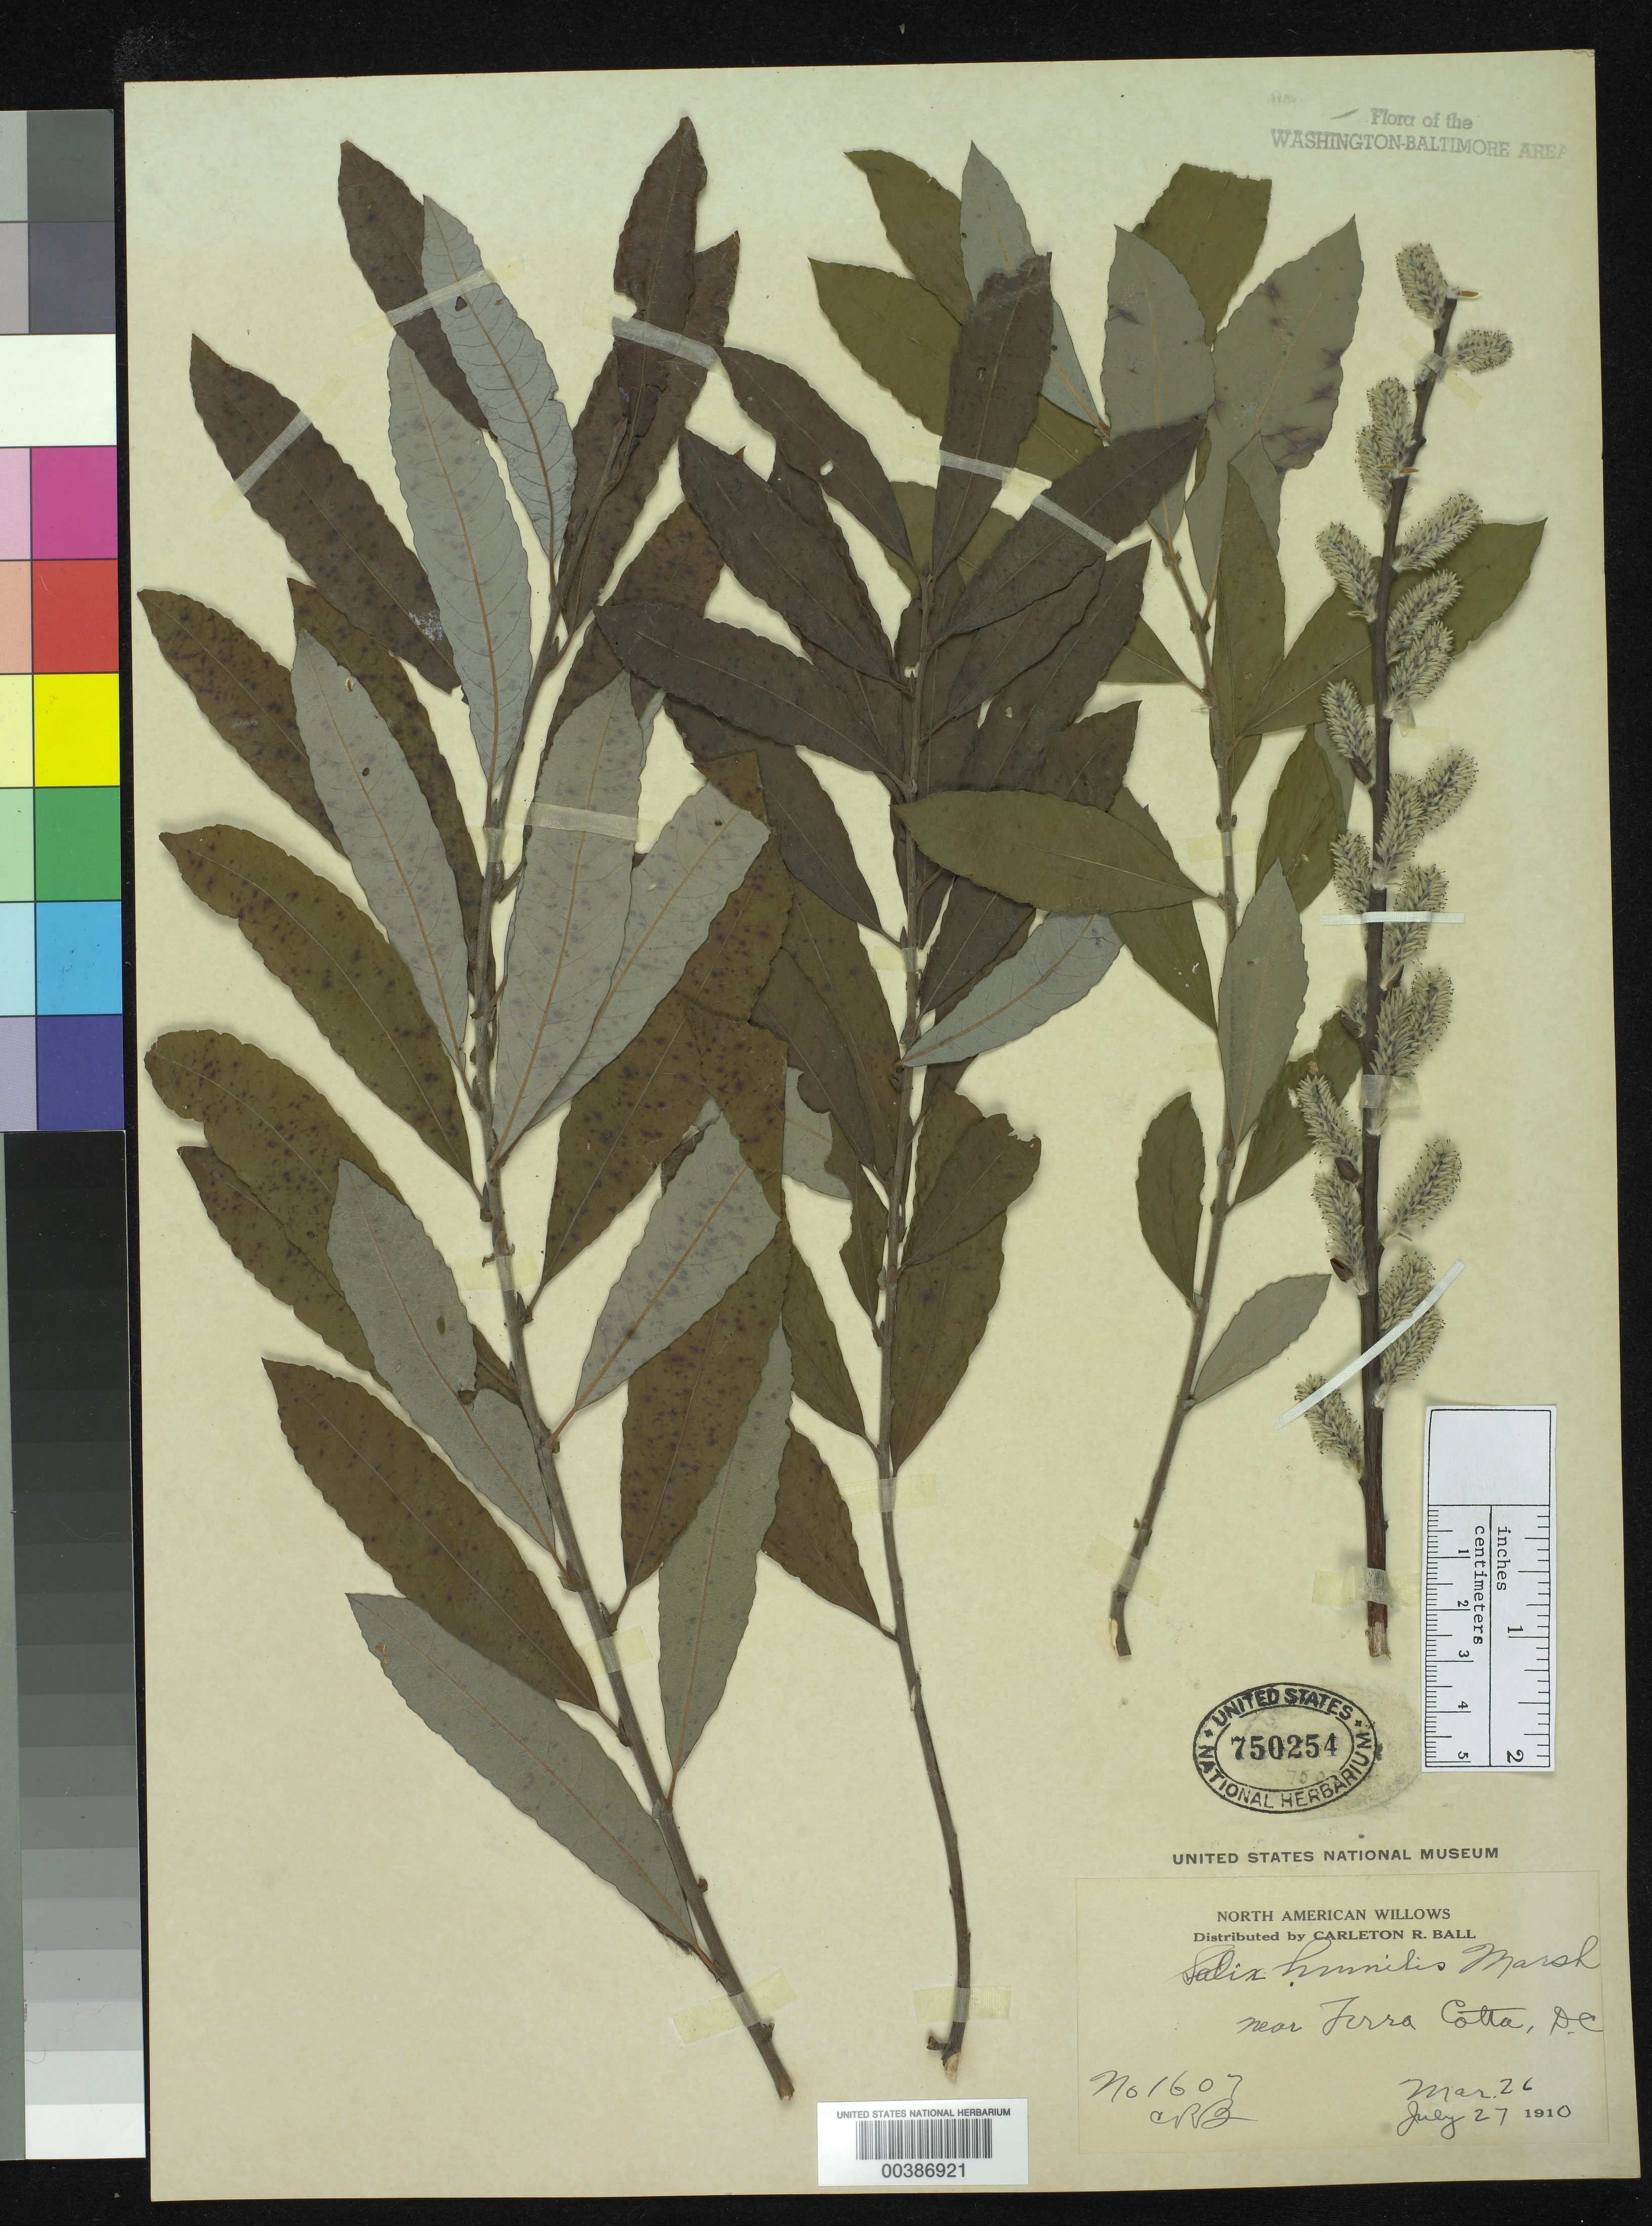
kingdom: Plantae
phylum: Tracheophyta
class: Magnoliopsida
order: Malpighiales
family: Salicaceae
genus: Salix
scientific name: Salix humilis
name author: Marshall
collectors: C. R. Ball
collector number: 1606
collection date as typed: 1910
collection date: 1910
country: United States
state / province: District of Columbia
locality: Terra Cotta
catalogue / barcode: US 750254